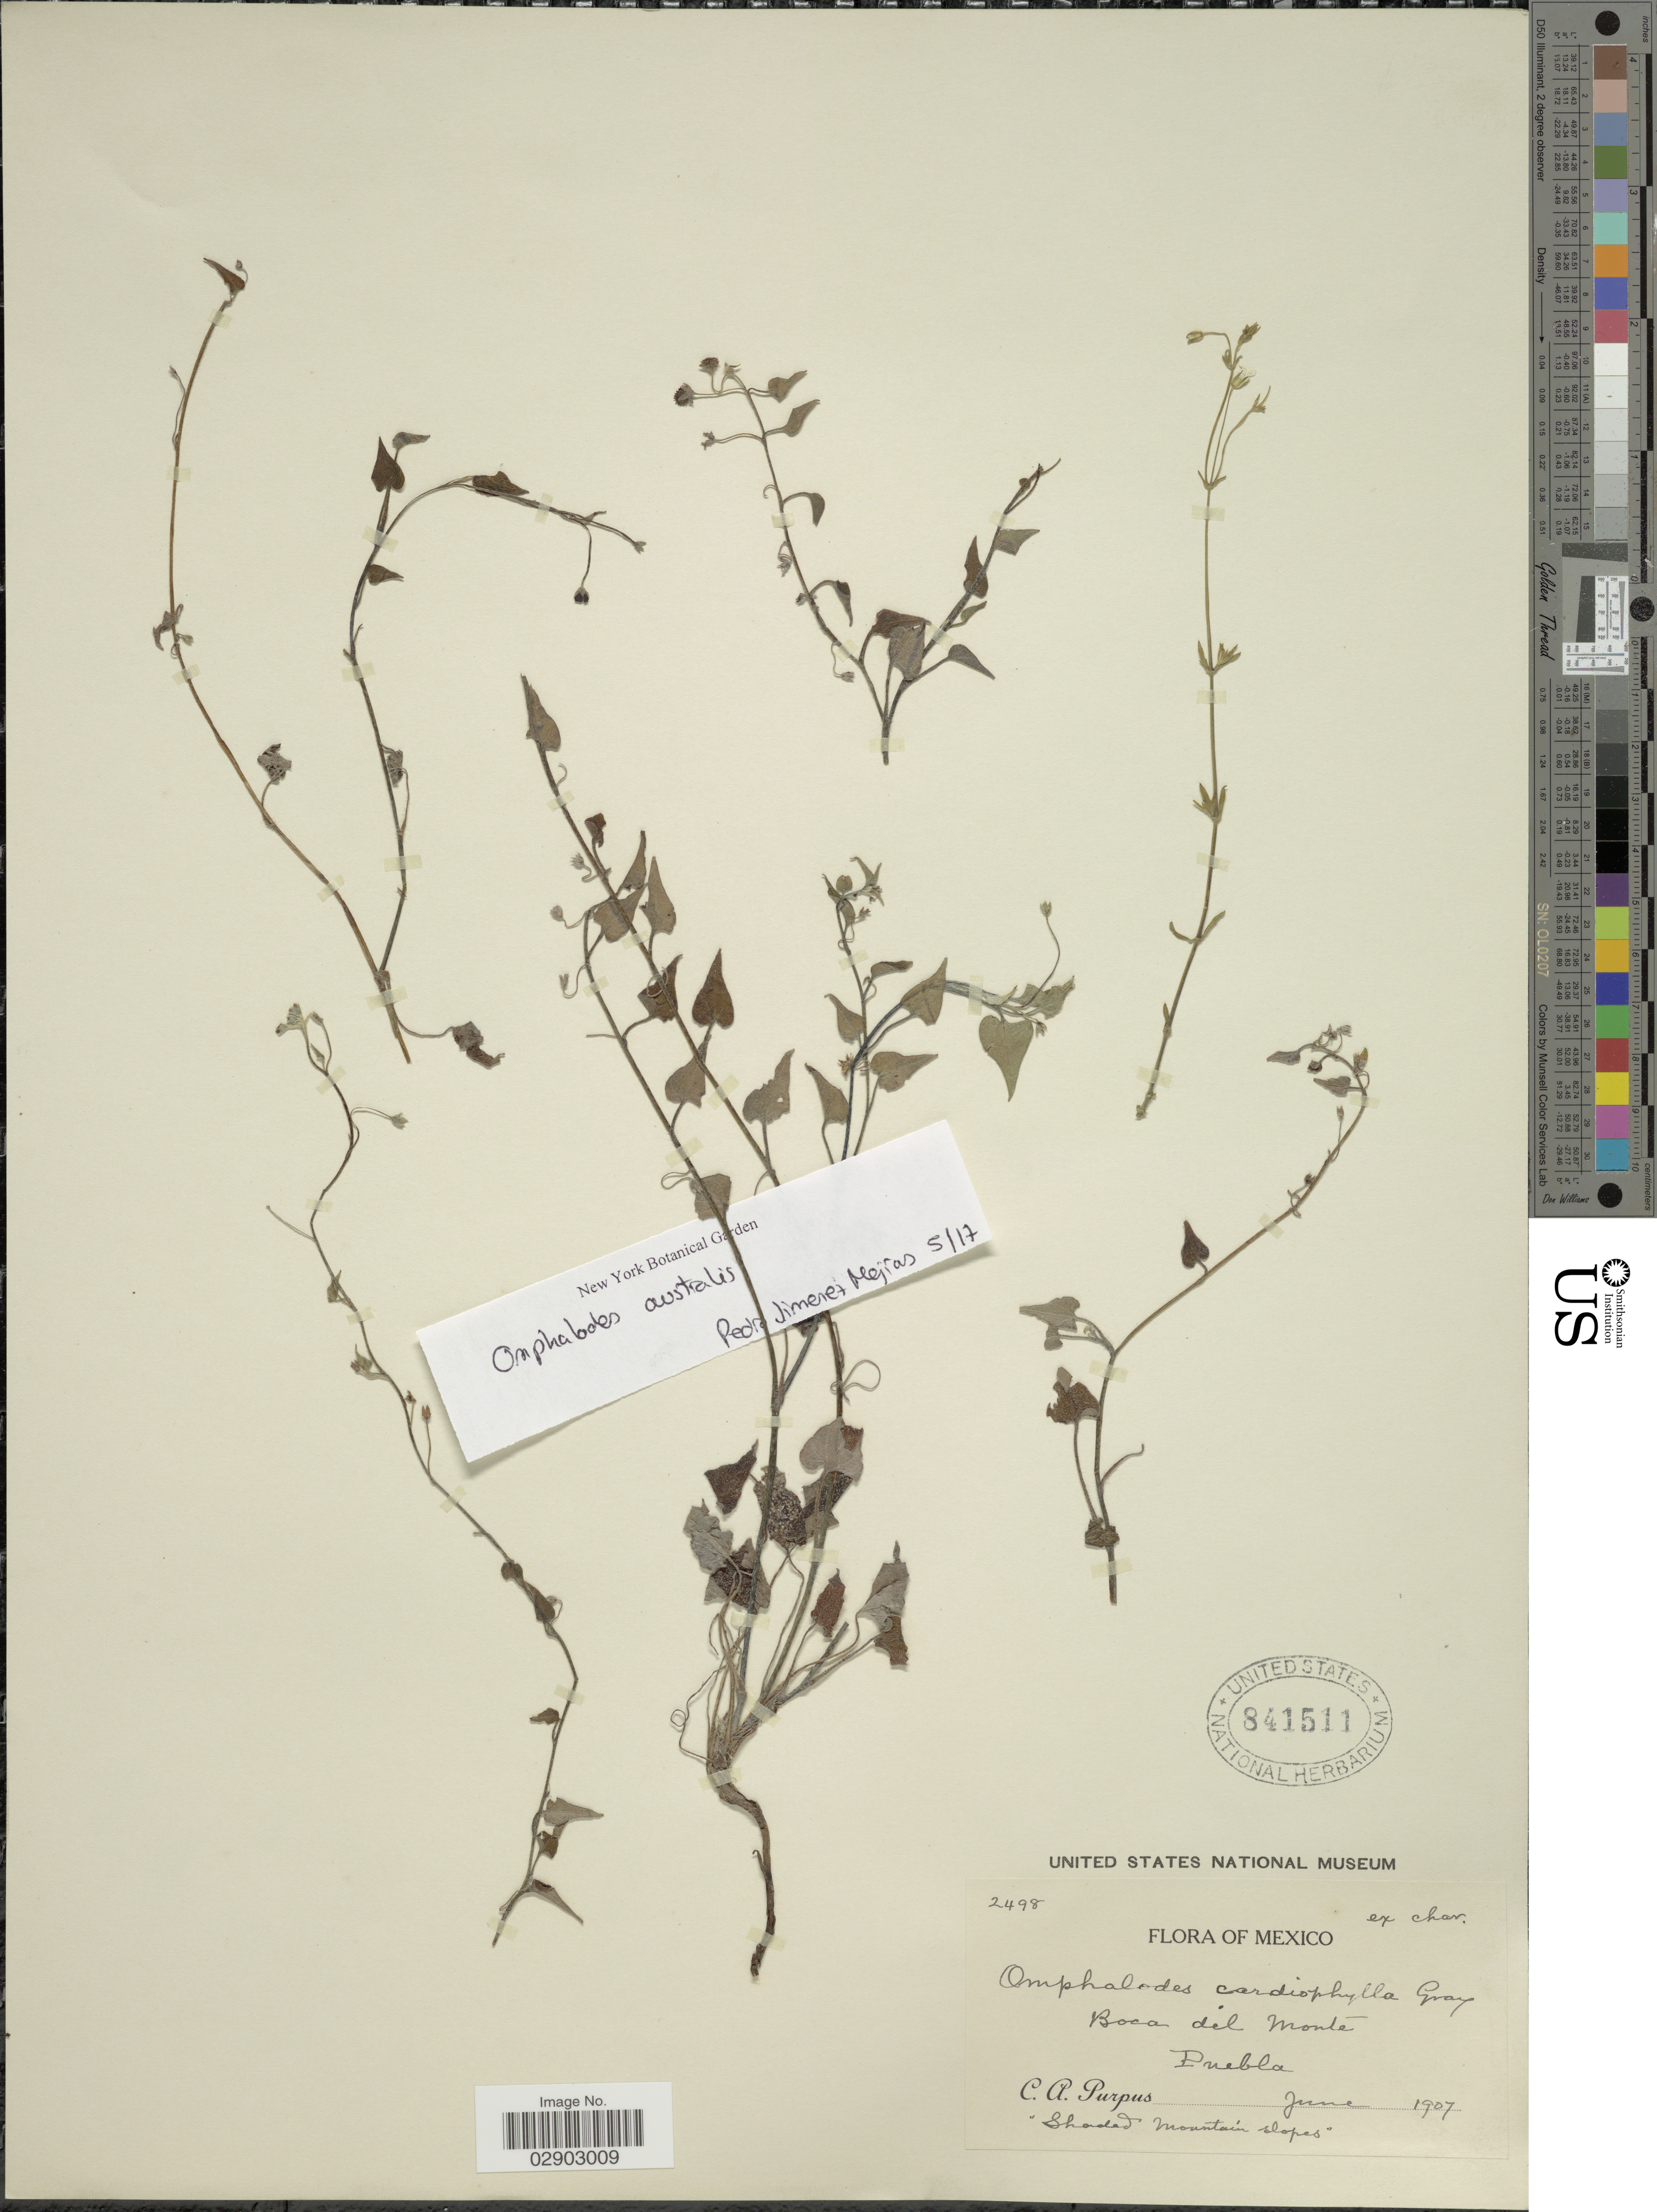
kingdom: Plantae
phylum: Tracheophyta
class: Magnoliopsida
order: Boraginales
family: Boraginaceae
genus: Omphalodes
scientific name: Omphalodes cardiophylla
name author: A. Gray in Hemsl.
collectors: C. A. Purpus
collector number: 2498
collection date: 1907-06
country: Mexico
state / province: Puebla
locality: Boca del Monté.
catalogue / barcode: US 841511